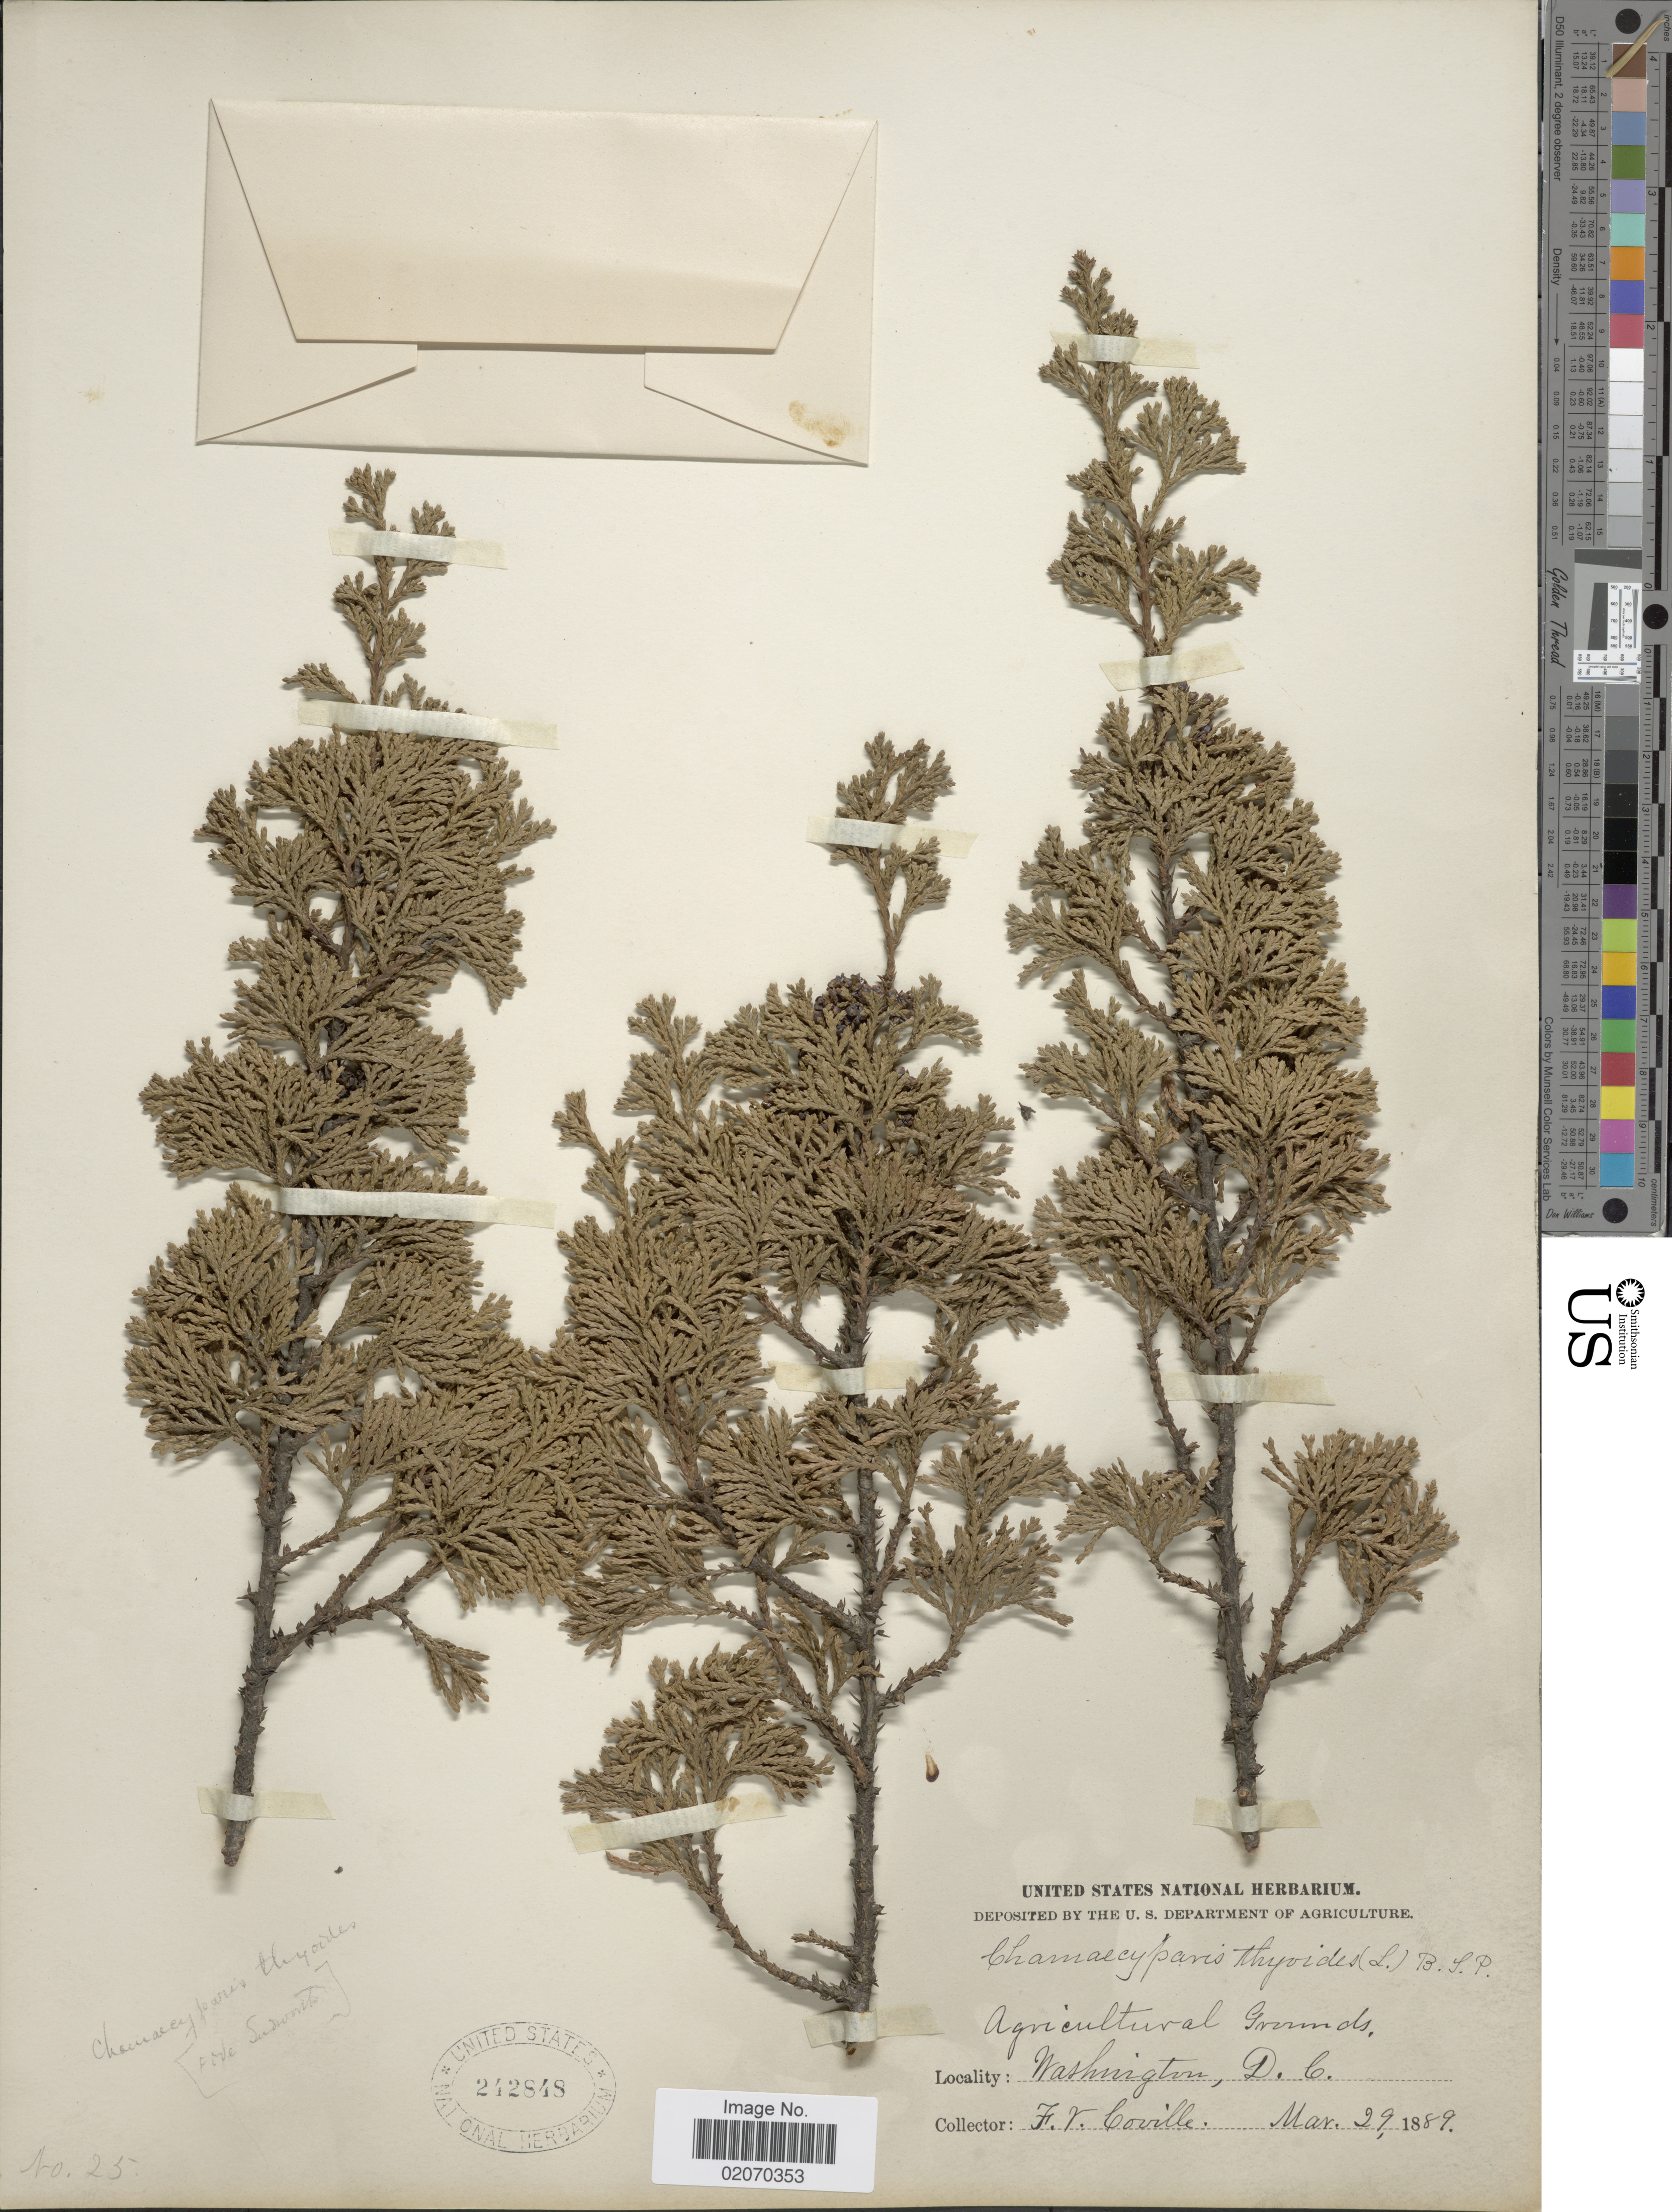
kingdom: Plantae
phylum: Tracheophyta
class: Pinopsida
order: Pinales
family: Cupressaceae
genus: Chamaecyparis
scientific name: Chamaecyparis thyoides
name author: (L.) Britton, Stearns & Poggenb.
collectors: Coville, F. C.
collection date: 1889-03-29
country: United States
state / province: District of Columbia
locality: Washington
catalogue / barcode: US 242848